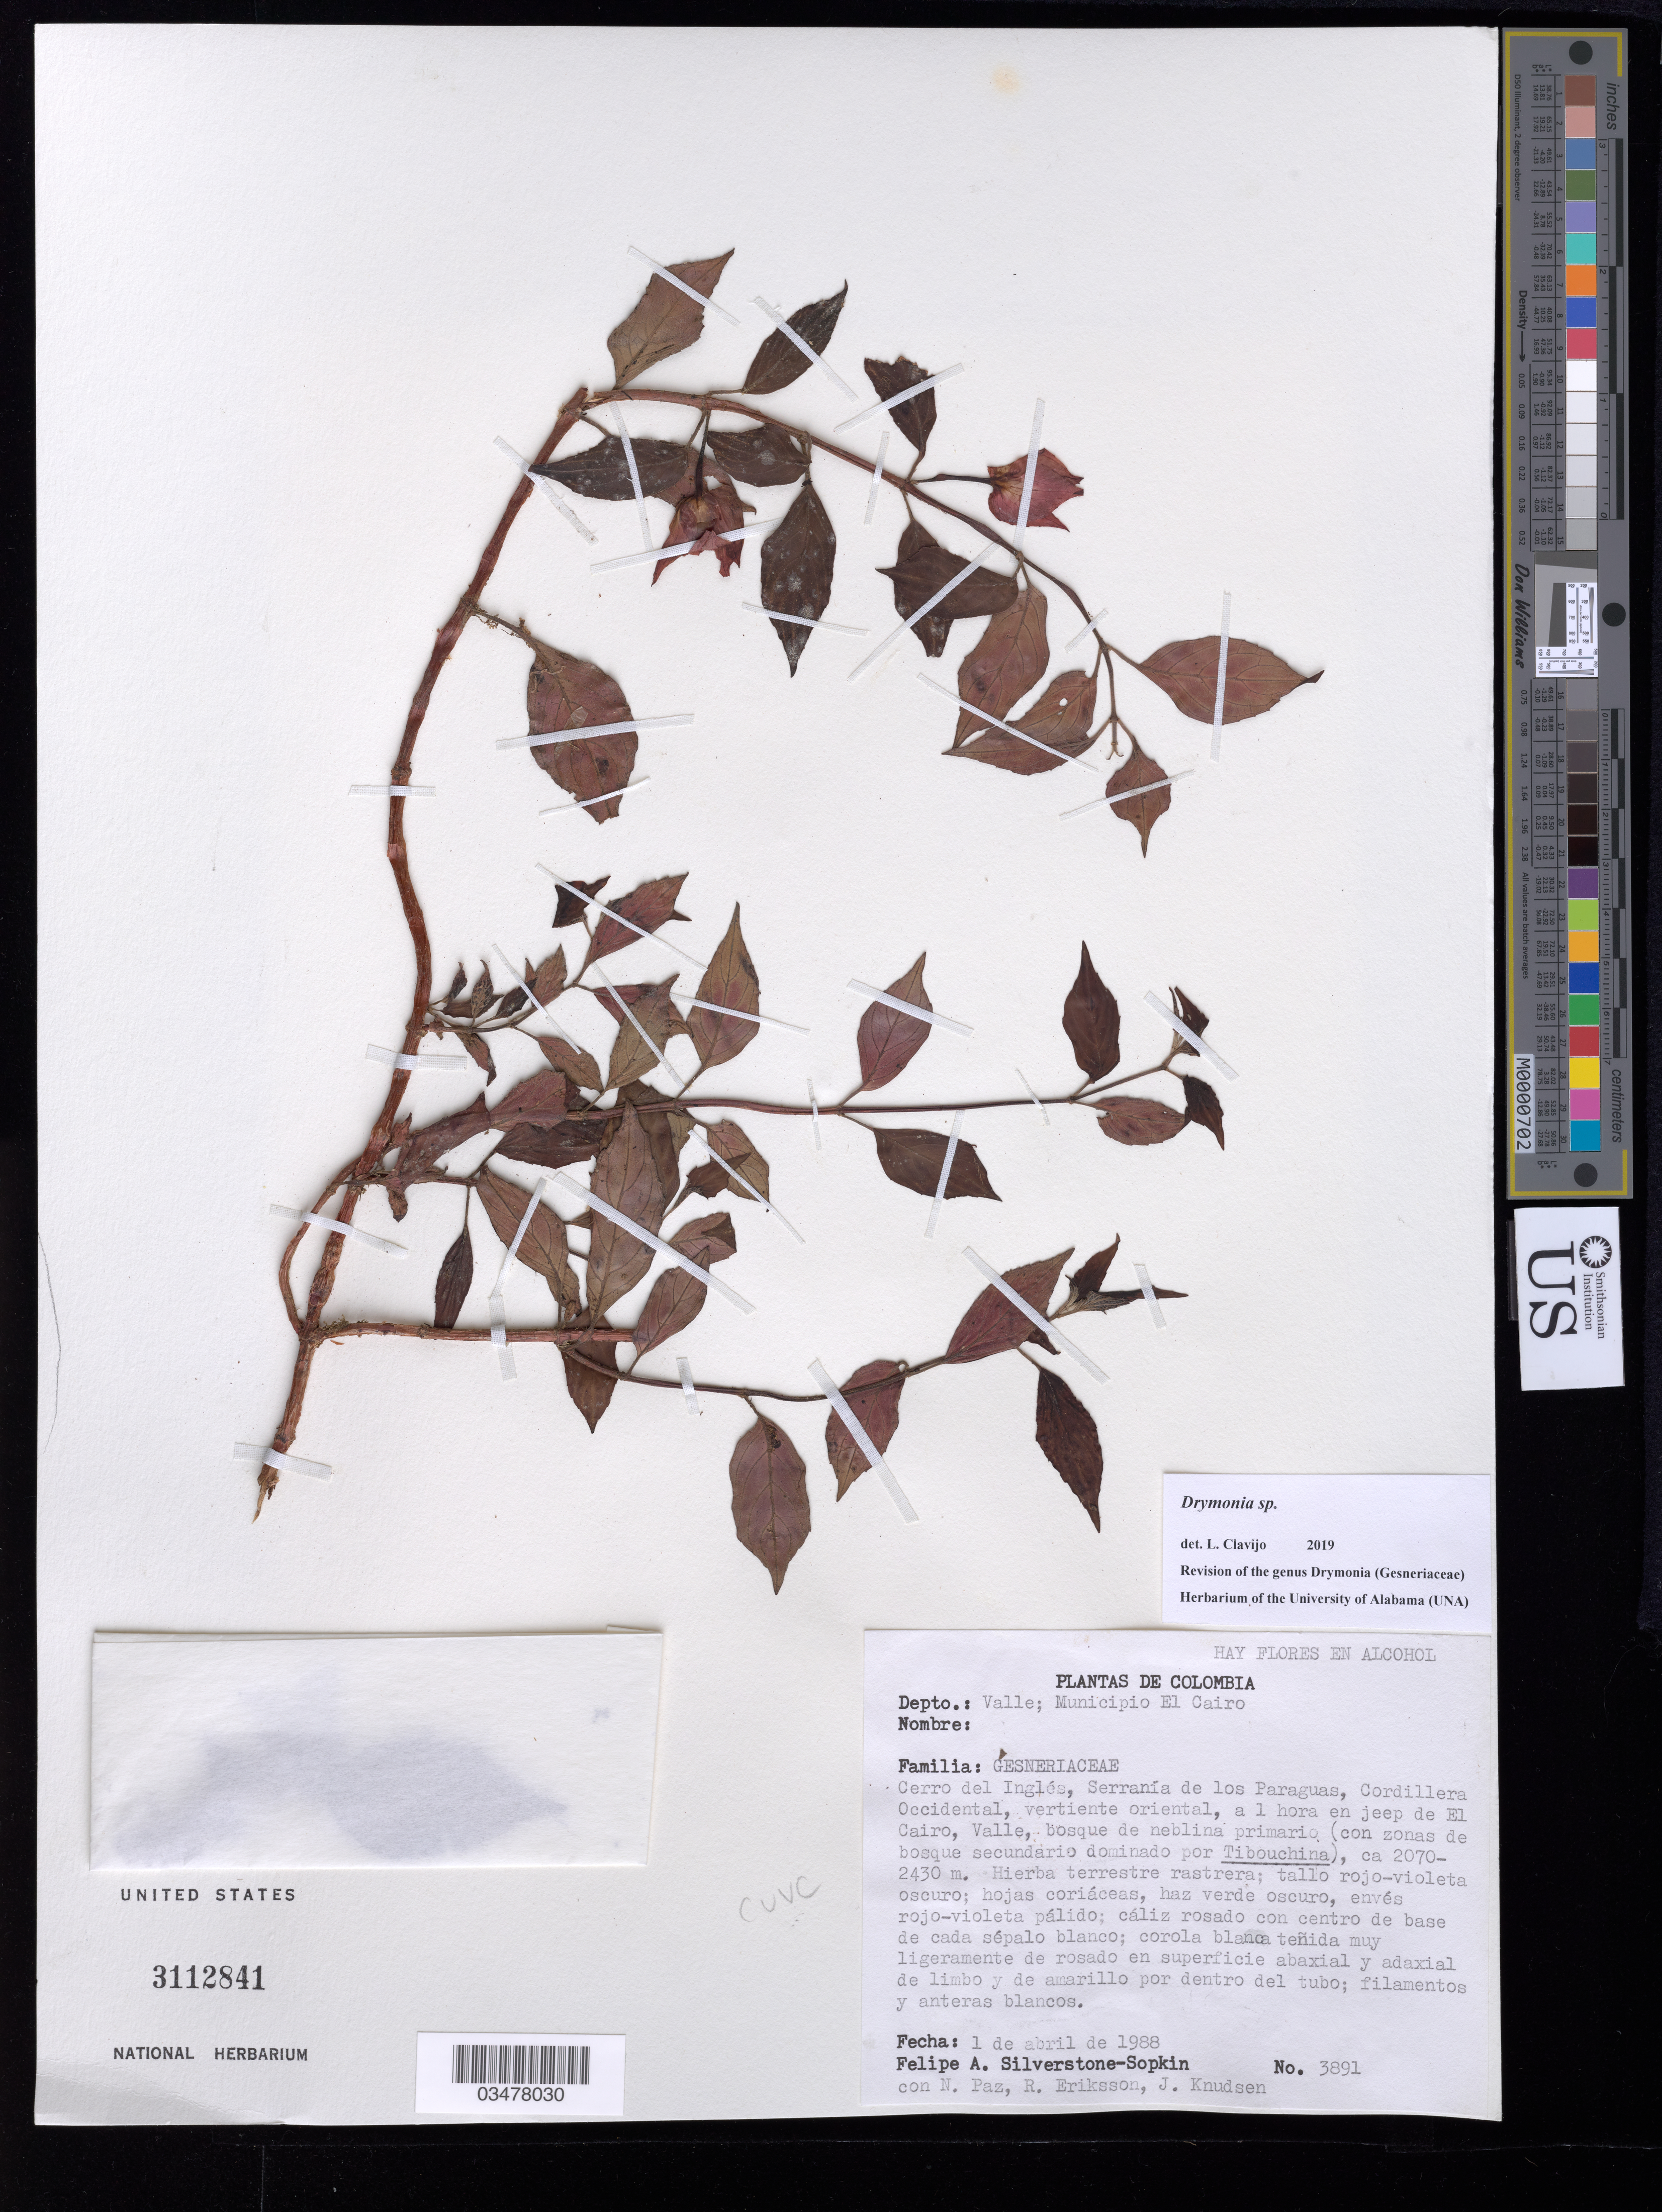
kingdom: Plantae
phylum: Tracheophyta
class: Magnoliopsida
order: Lamiales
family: Gesneriaceae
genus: Drymonia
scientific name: Drymonia sp.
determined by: Clavijo, L.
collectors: P. A. Silverstone-Sopkin & et al.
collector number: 3891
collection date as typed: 01 Apr 1988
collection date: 1988-04-01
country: Colombia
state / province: Valle del Cauca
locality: Cerro del Ingles, Serrania of Paraguas, Cordillera Occidental, eastern slope, 1 hr by jeep from El Cairo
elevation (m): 2070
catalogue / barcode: US 3112841